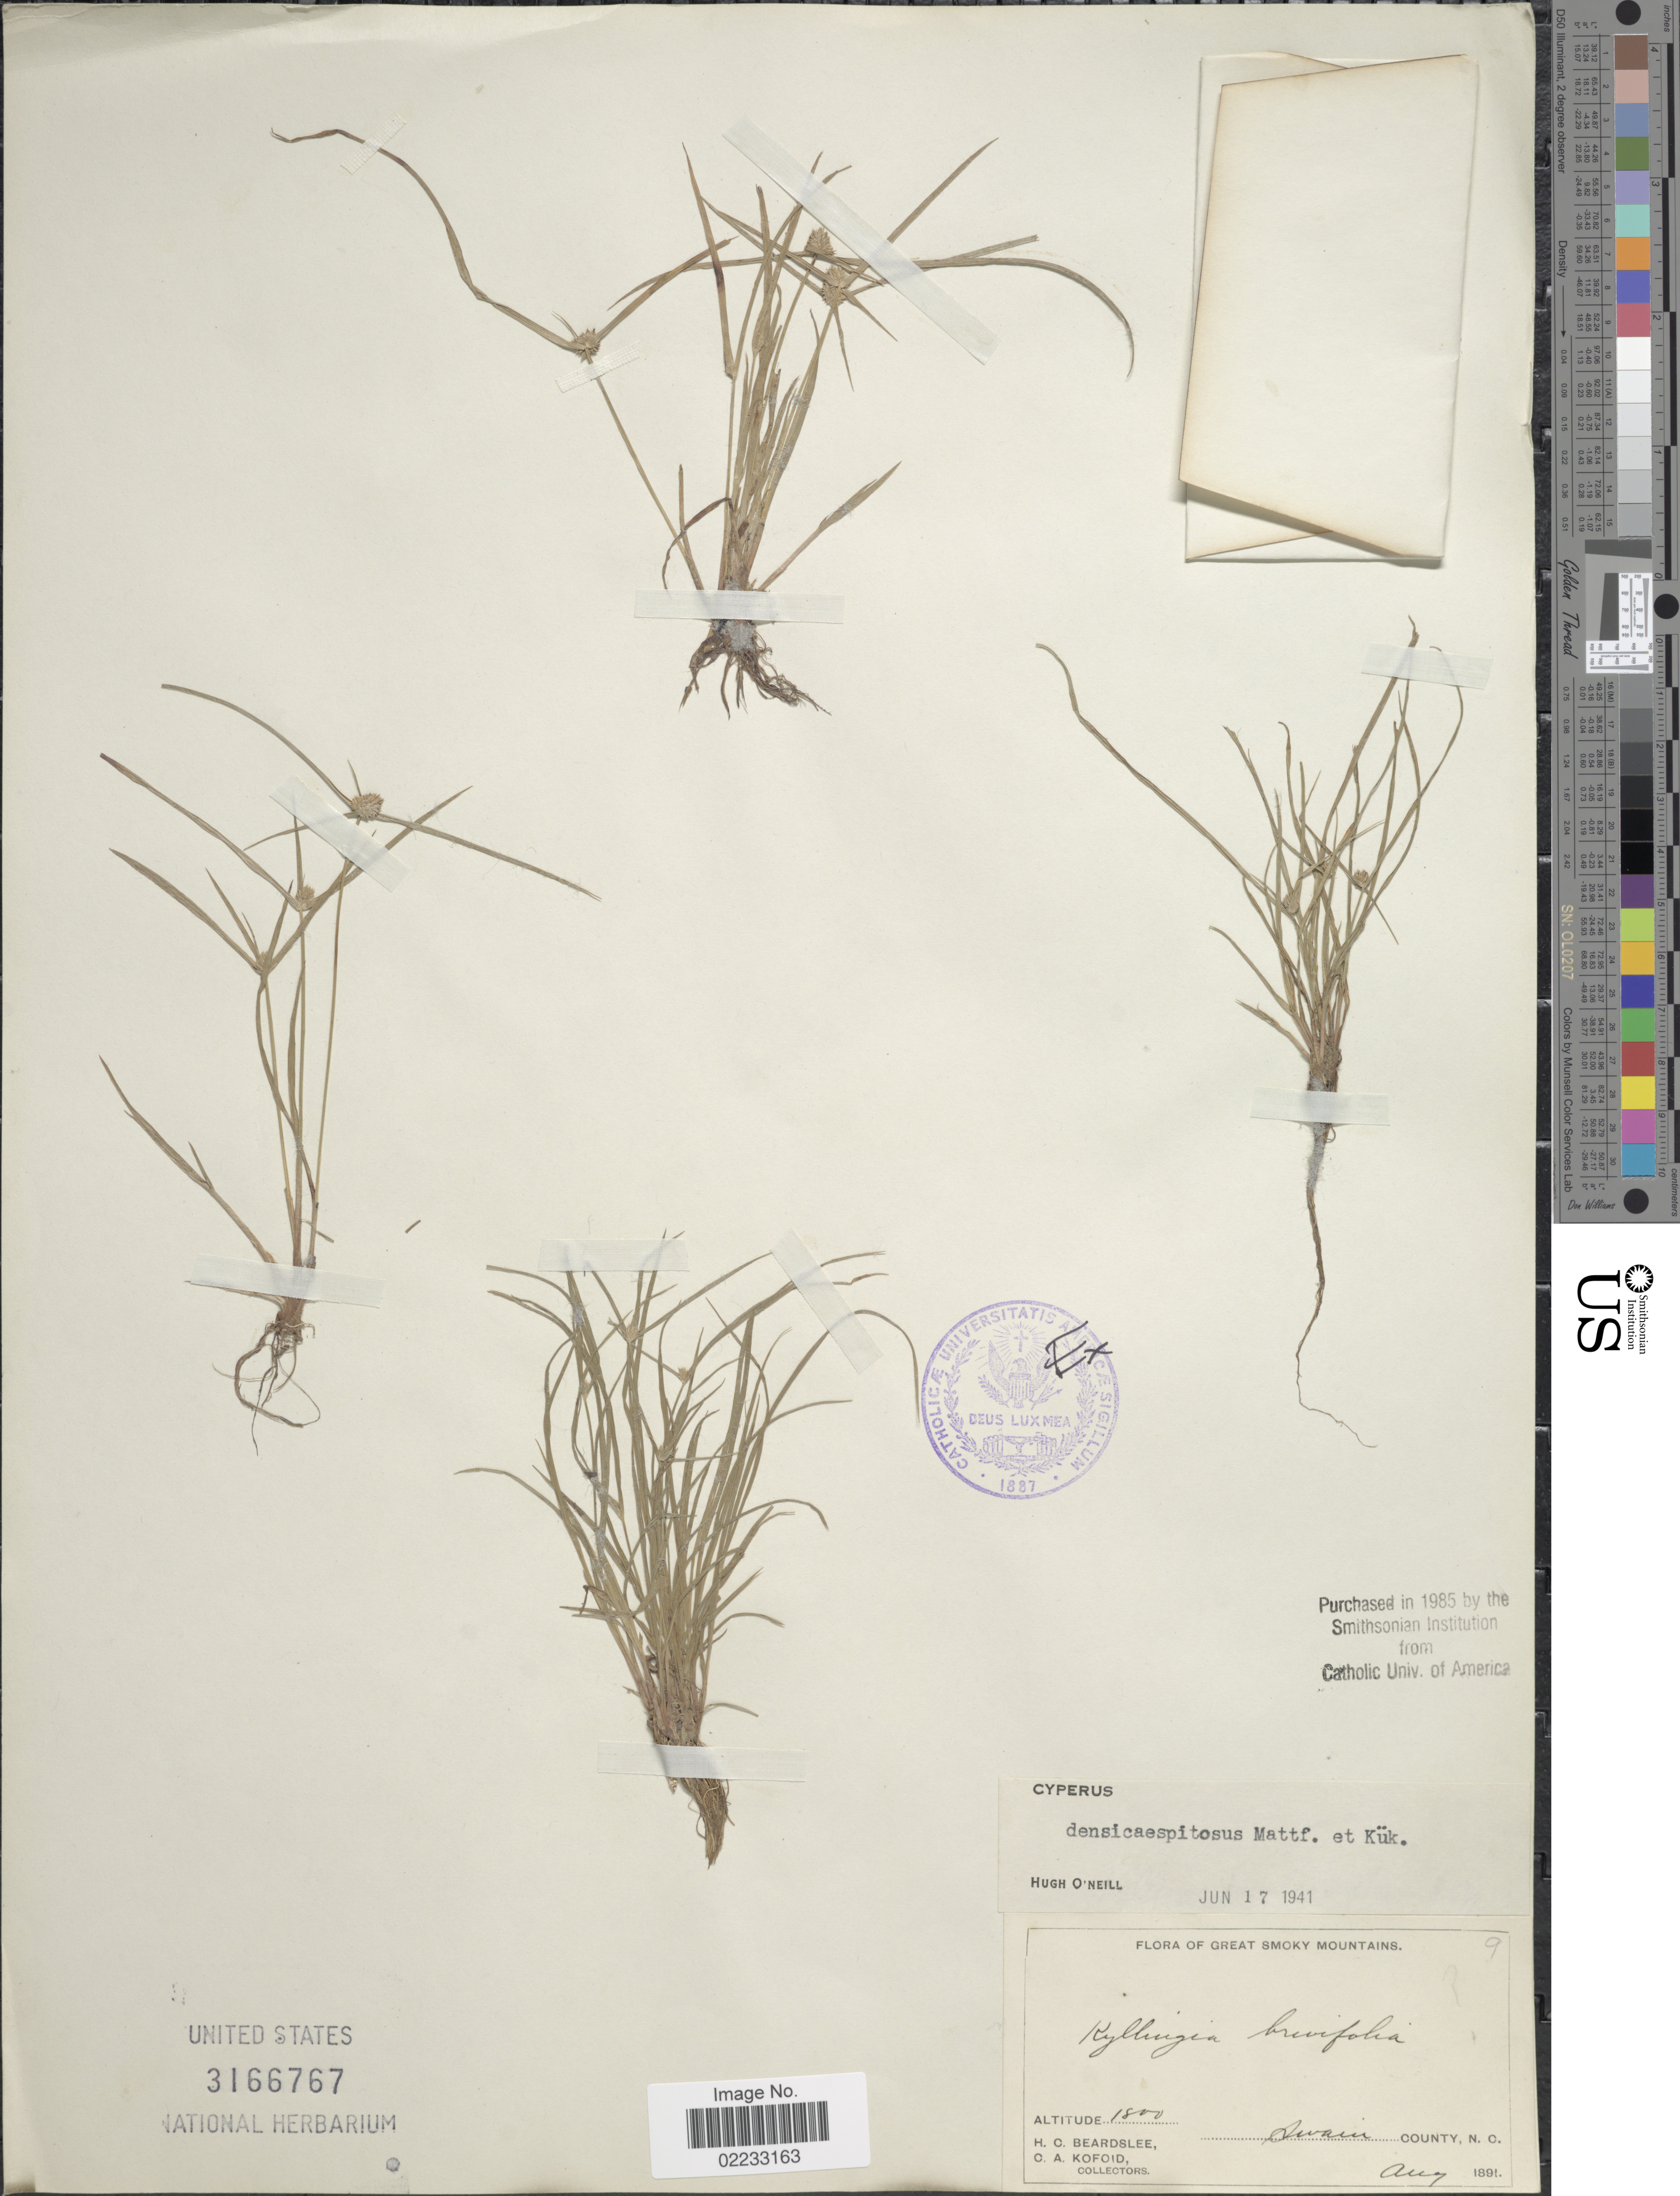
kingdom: Plantae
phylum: Tracheophyta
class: Liliopsida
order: Poales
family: Cyperaceae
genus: Cyperus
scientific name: Cyperus hortensis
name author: (Salzm. ex Steud.) Dorr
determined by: Strong, Mark T., (BOT), Smithsonian Institution - National Museum of Natural History (UNITED STATES)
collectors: C. Kofoid & H. Beardslee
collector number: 9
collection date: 1891-08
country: United States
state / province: North Carolina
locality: Great Smoky Mountains. Swain County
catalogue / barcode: US 3166767